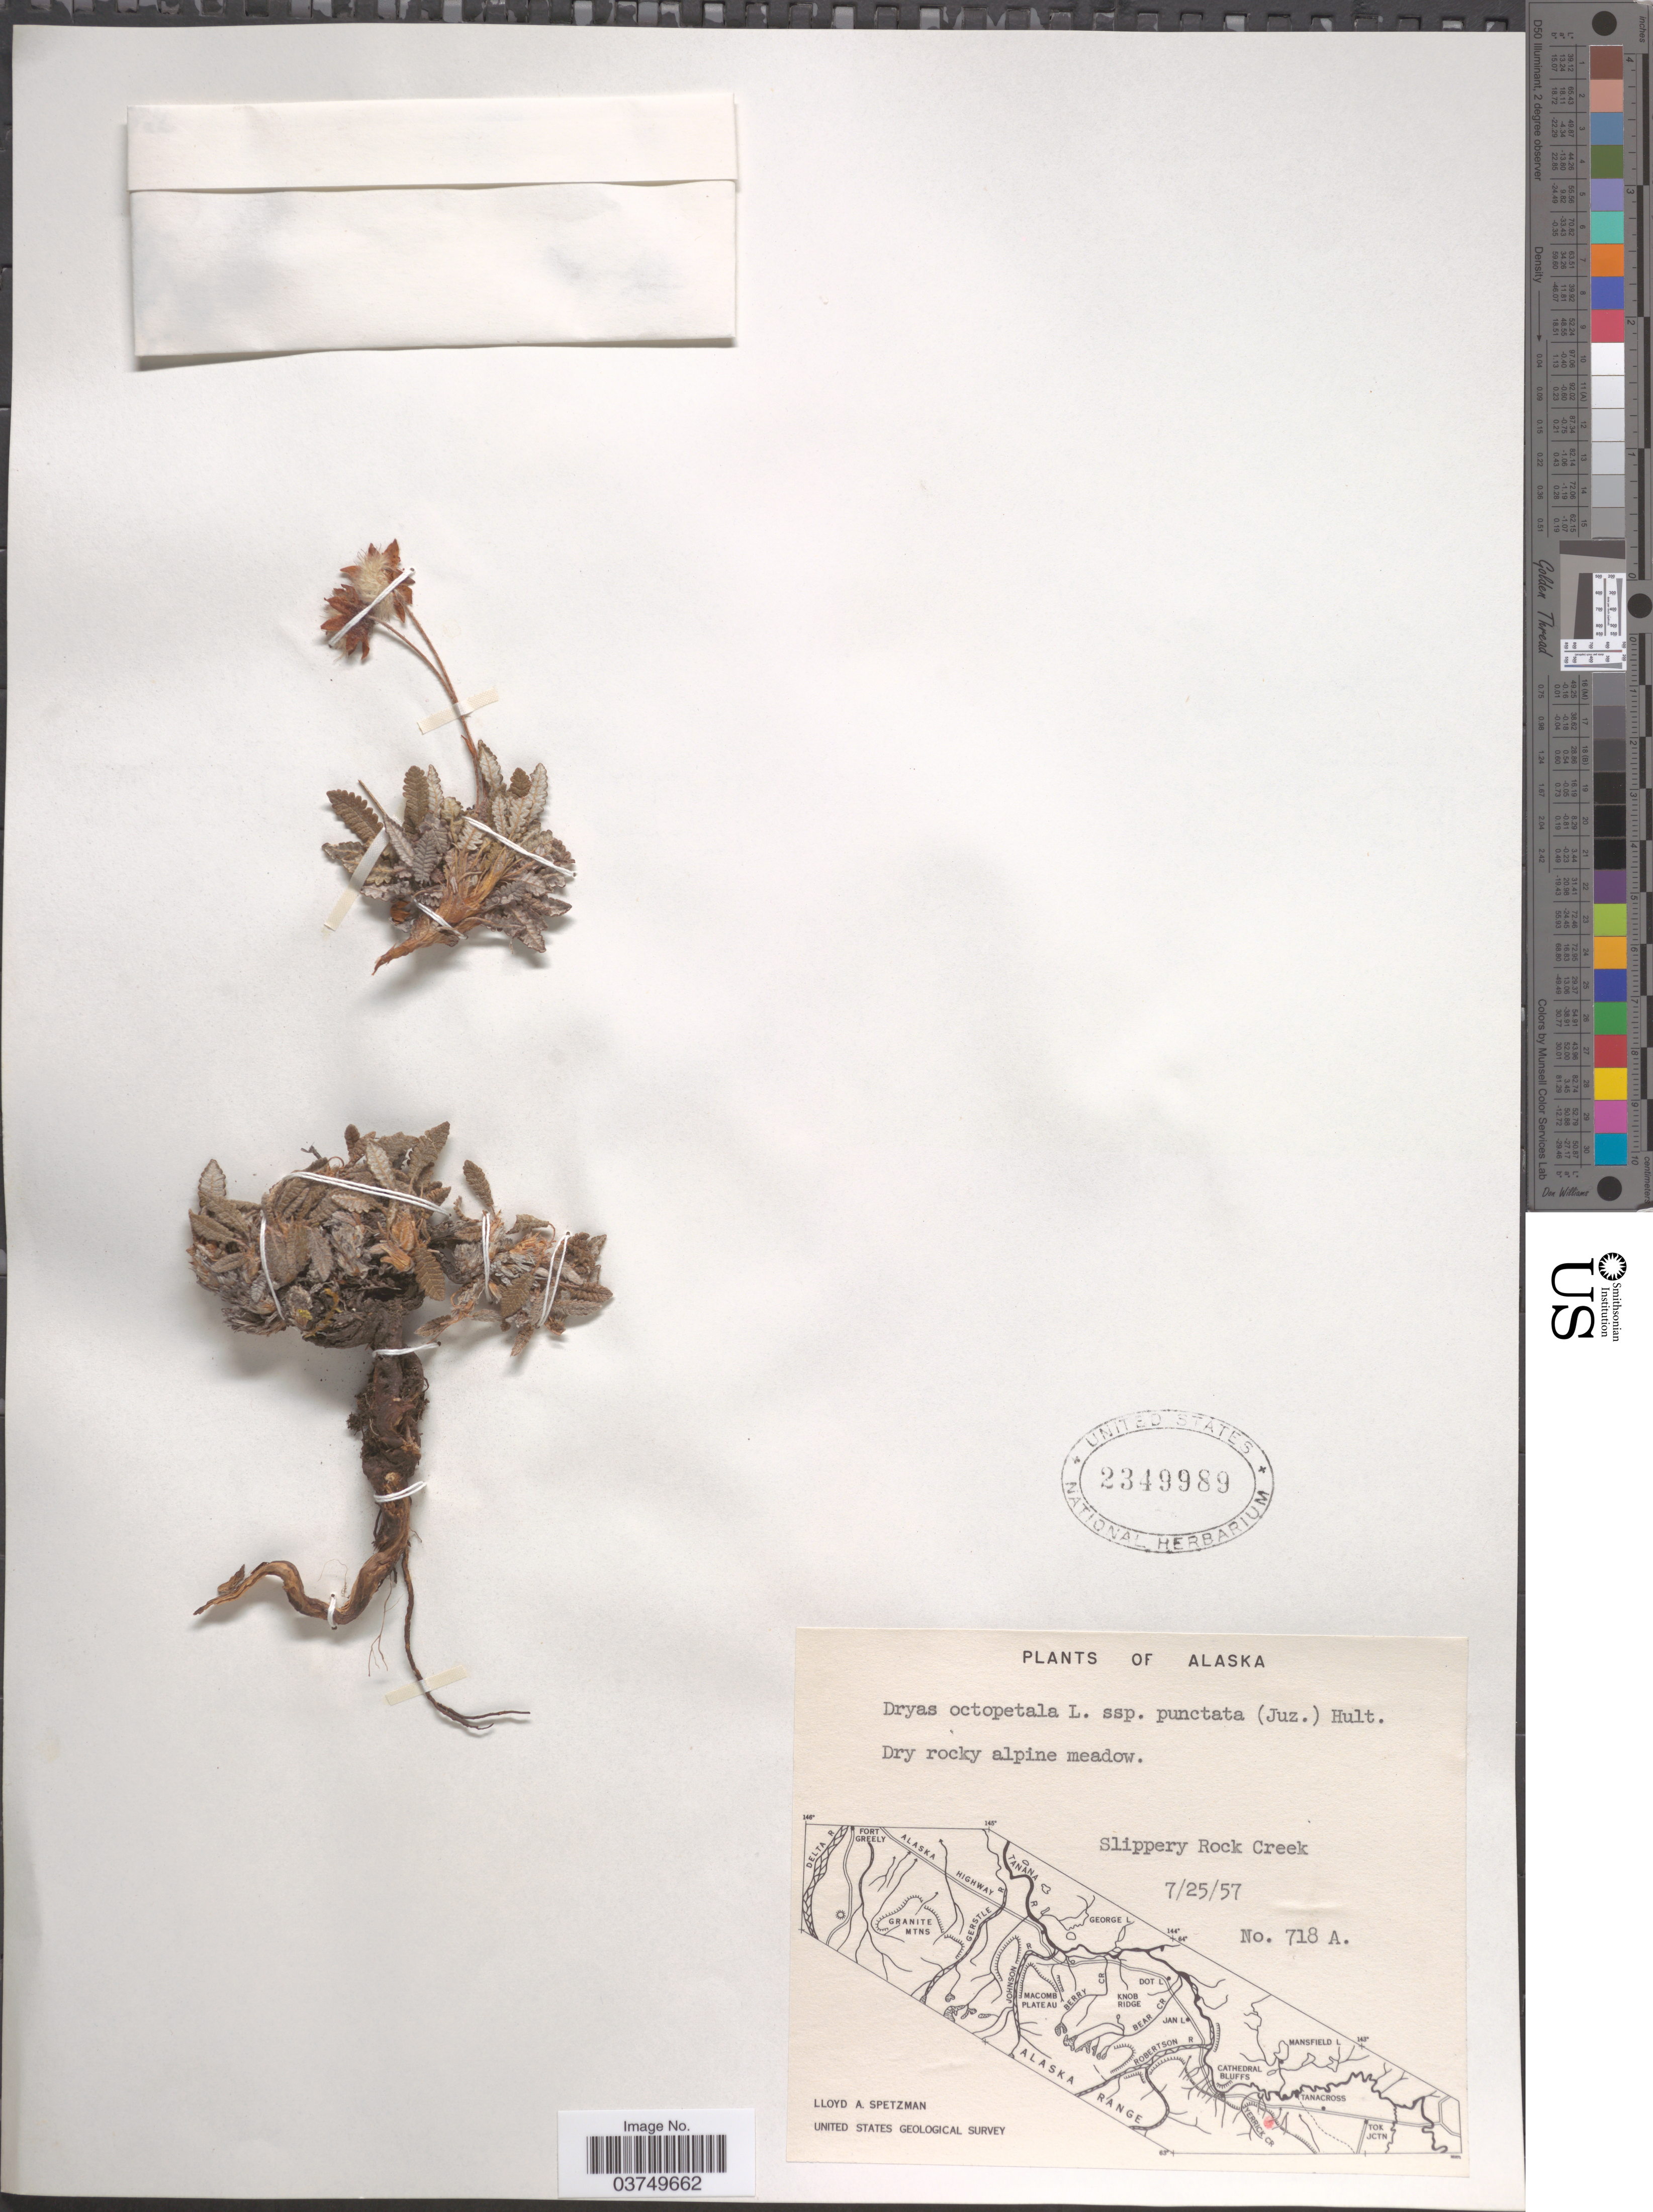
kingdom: Plantae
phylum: Tracheophyta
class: Magnoliopsida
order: Rosales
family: Rosaceae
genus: Dryas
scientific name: Dryas octopetala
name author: L.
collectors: L. Spetzman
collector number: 718A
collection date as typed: Transcribed d/m/y: 25/7/57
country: United States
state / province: Alaska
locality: Slippery Rock Creek.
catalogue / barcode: US 2349989